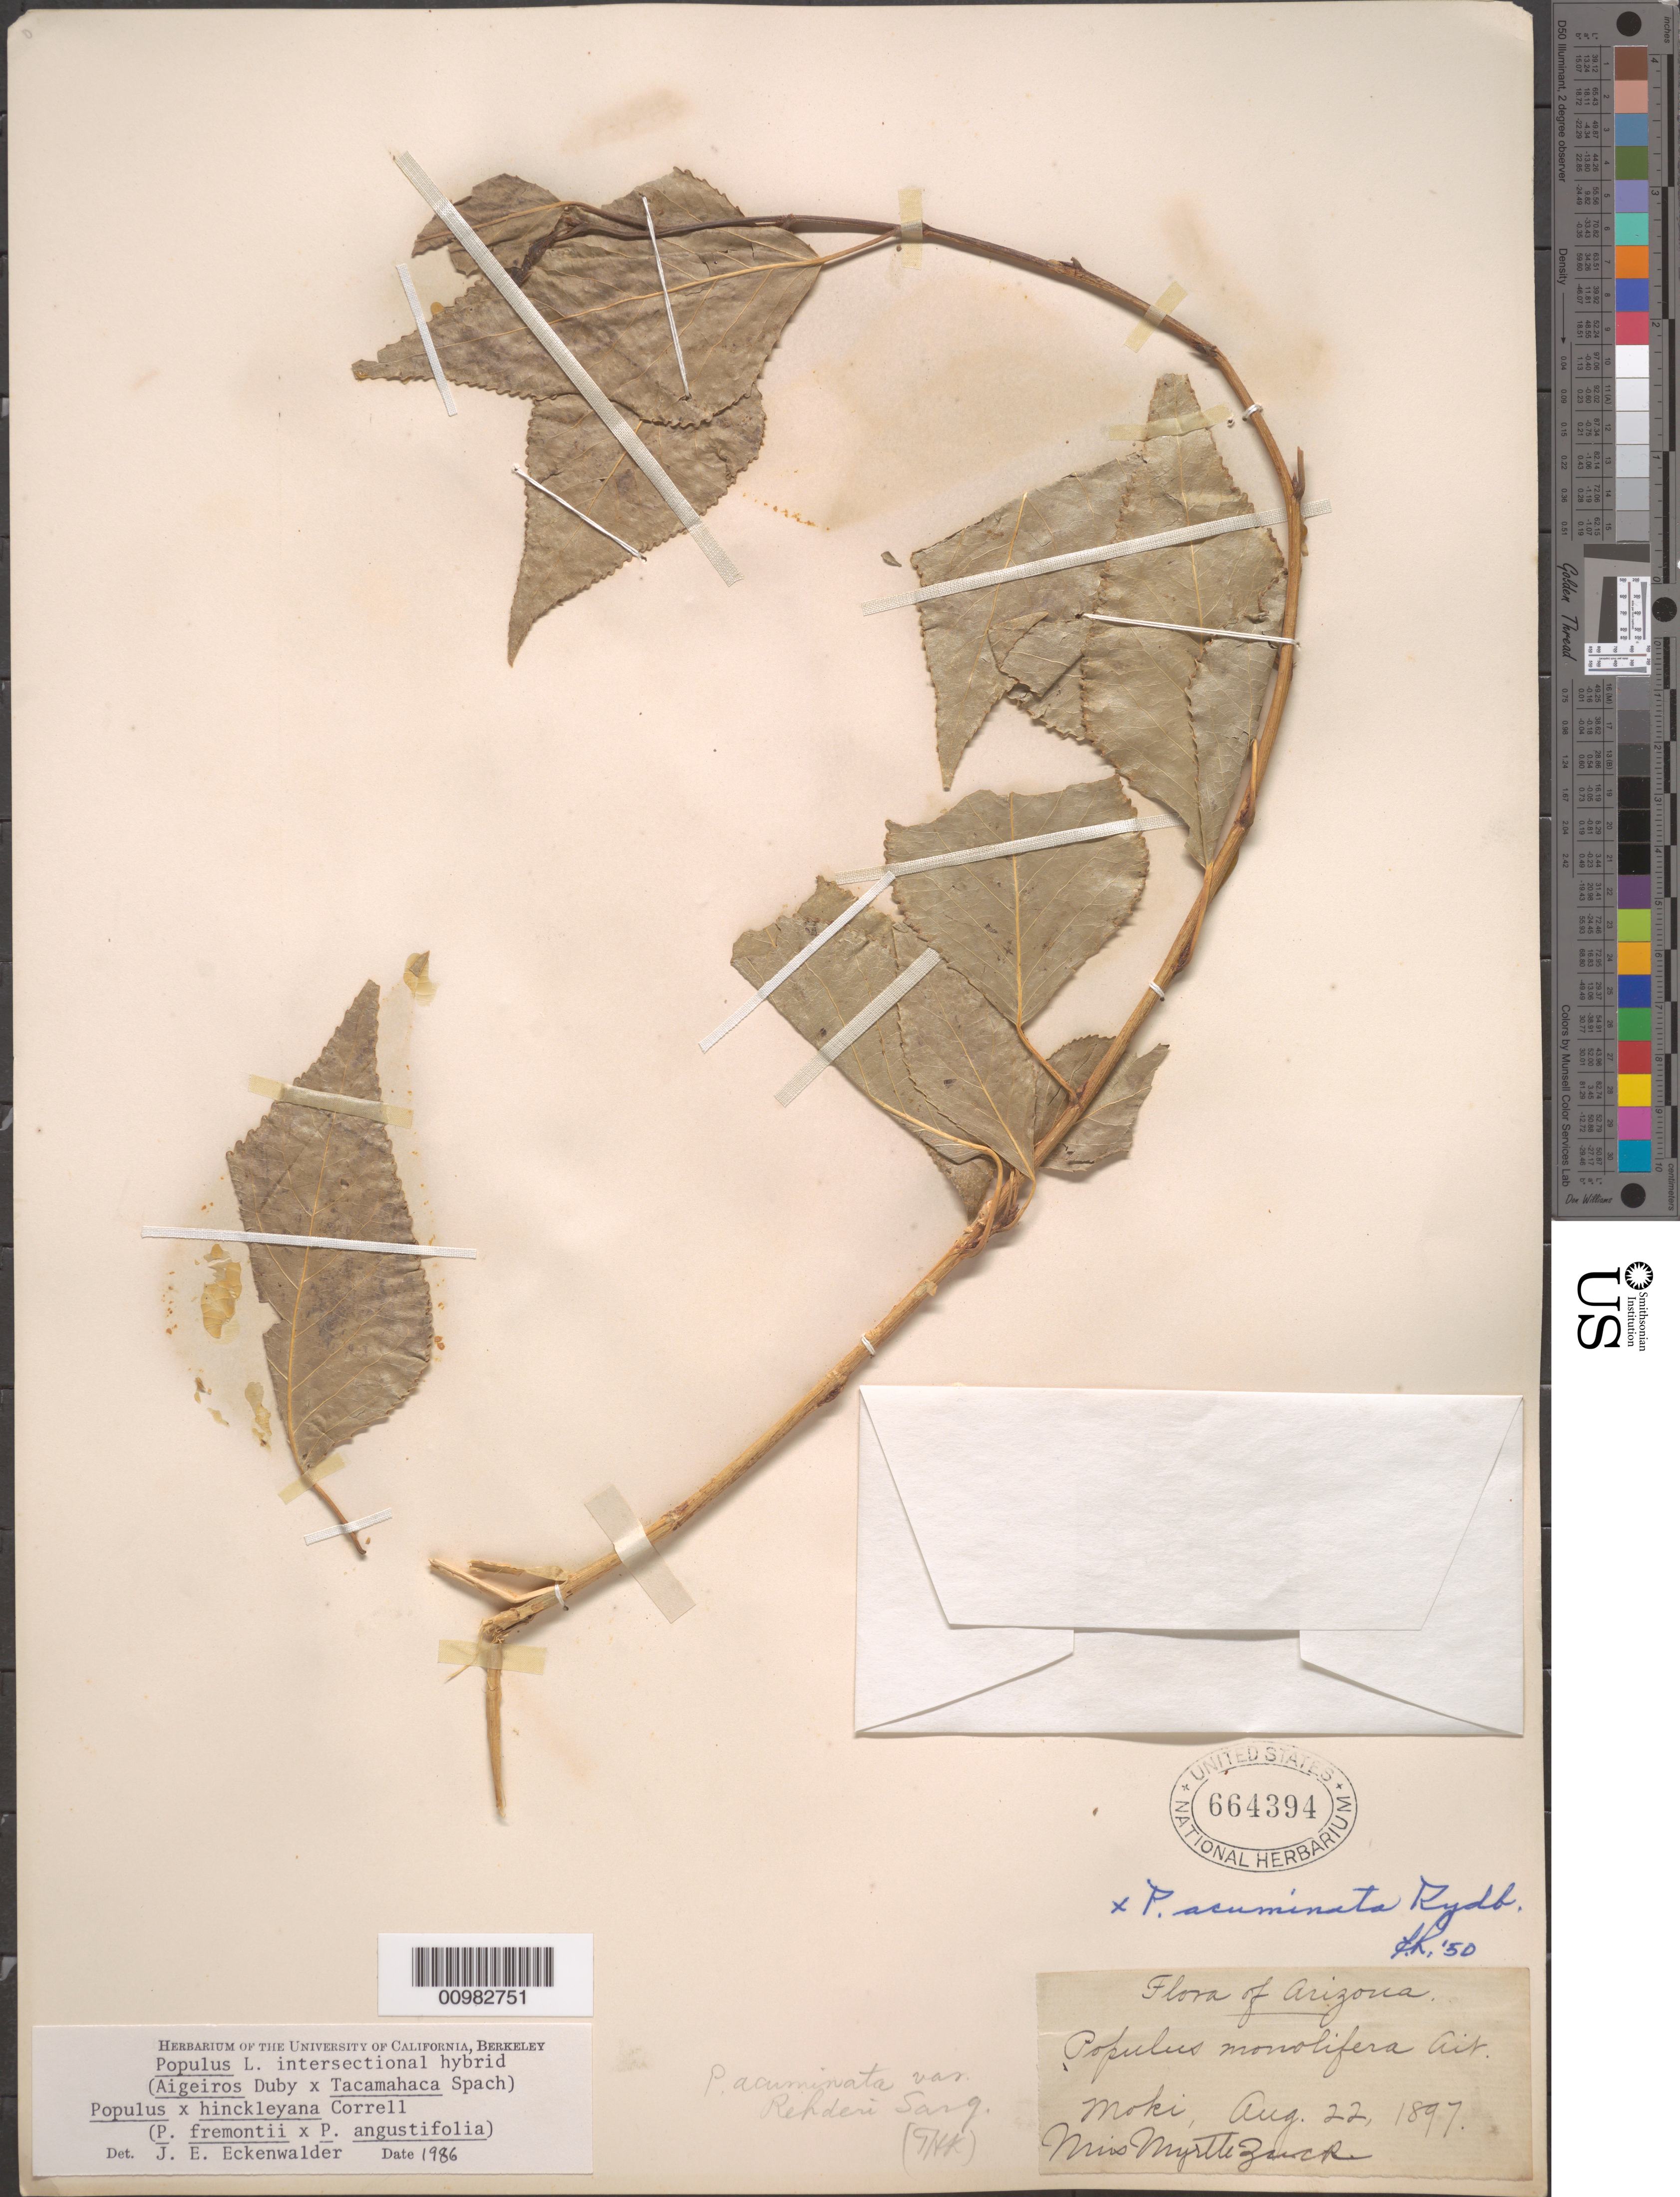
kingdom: Plantae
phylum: Tracheophyta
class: Magnoliopsida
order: Malpighiales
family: Salicaceae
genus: Populus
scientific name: Populus acuminata var. rehderi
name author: Sarg.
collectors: M. Zuck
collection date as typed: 22 Aug 1897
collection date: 1897-08-22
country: United States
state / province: Arizona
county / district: Navajo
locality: Moki.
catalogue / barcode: US 664384